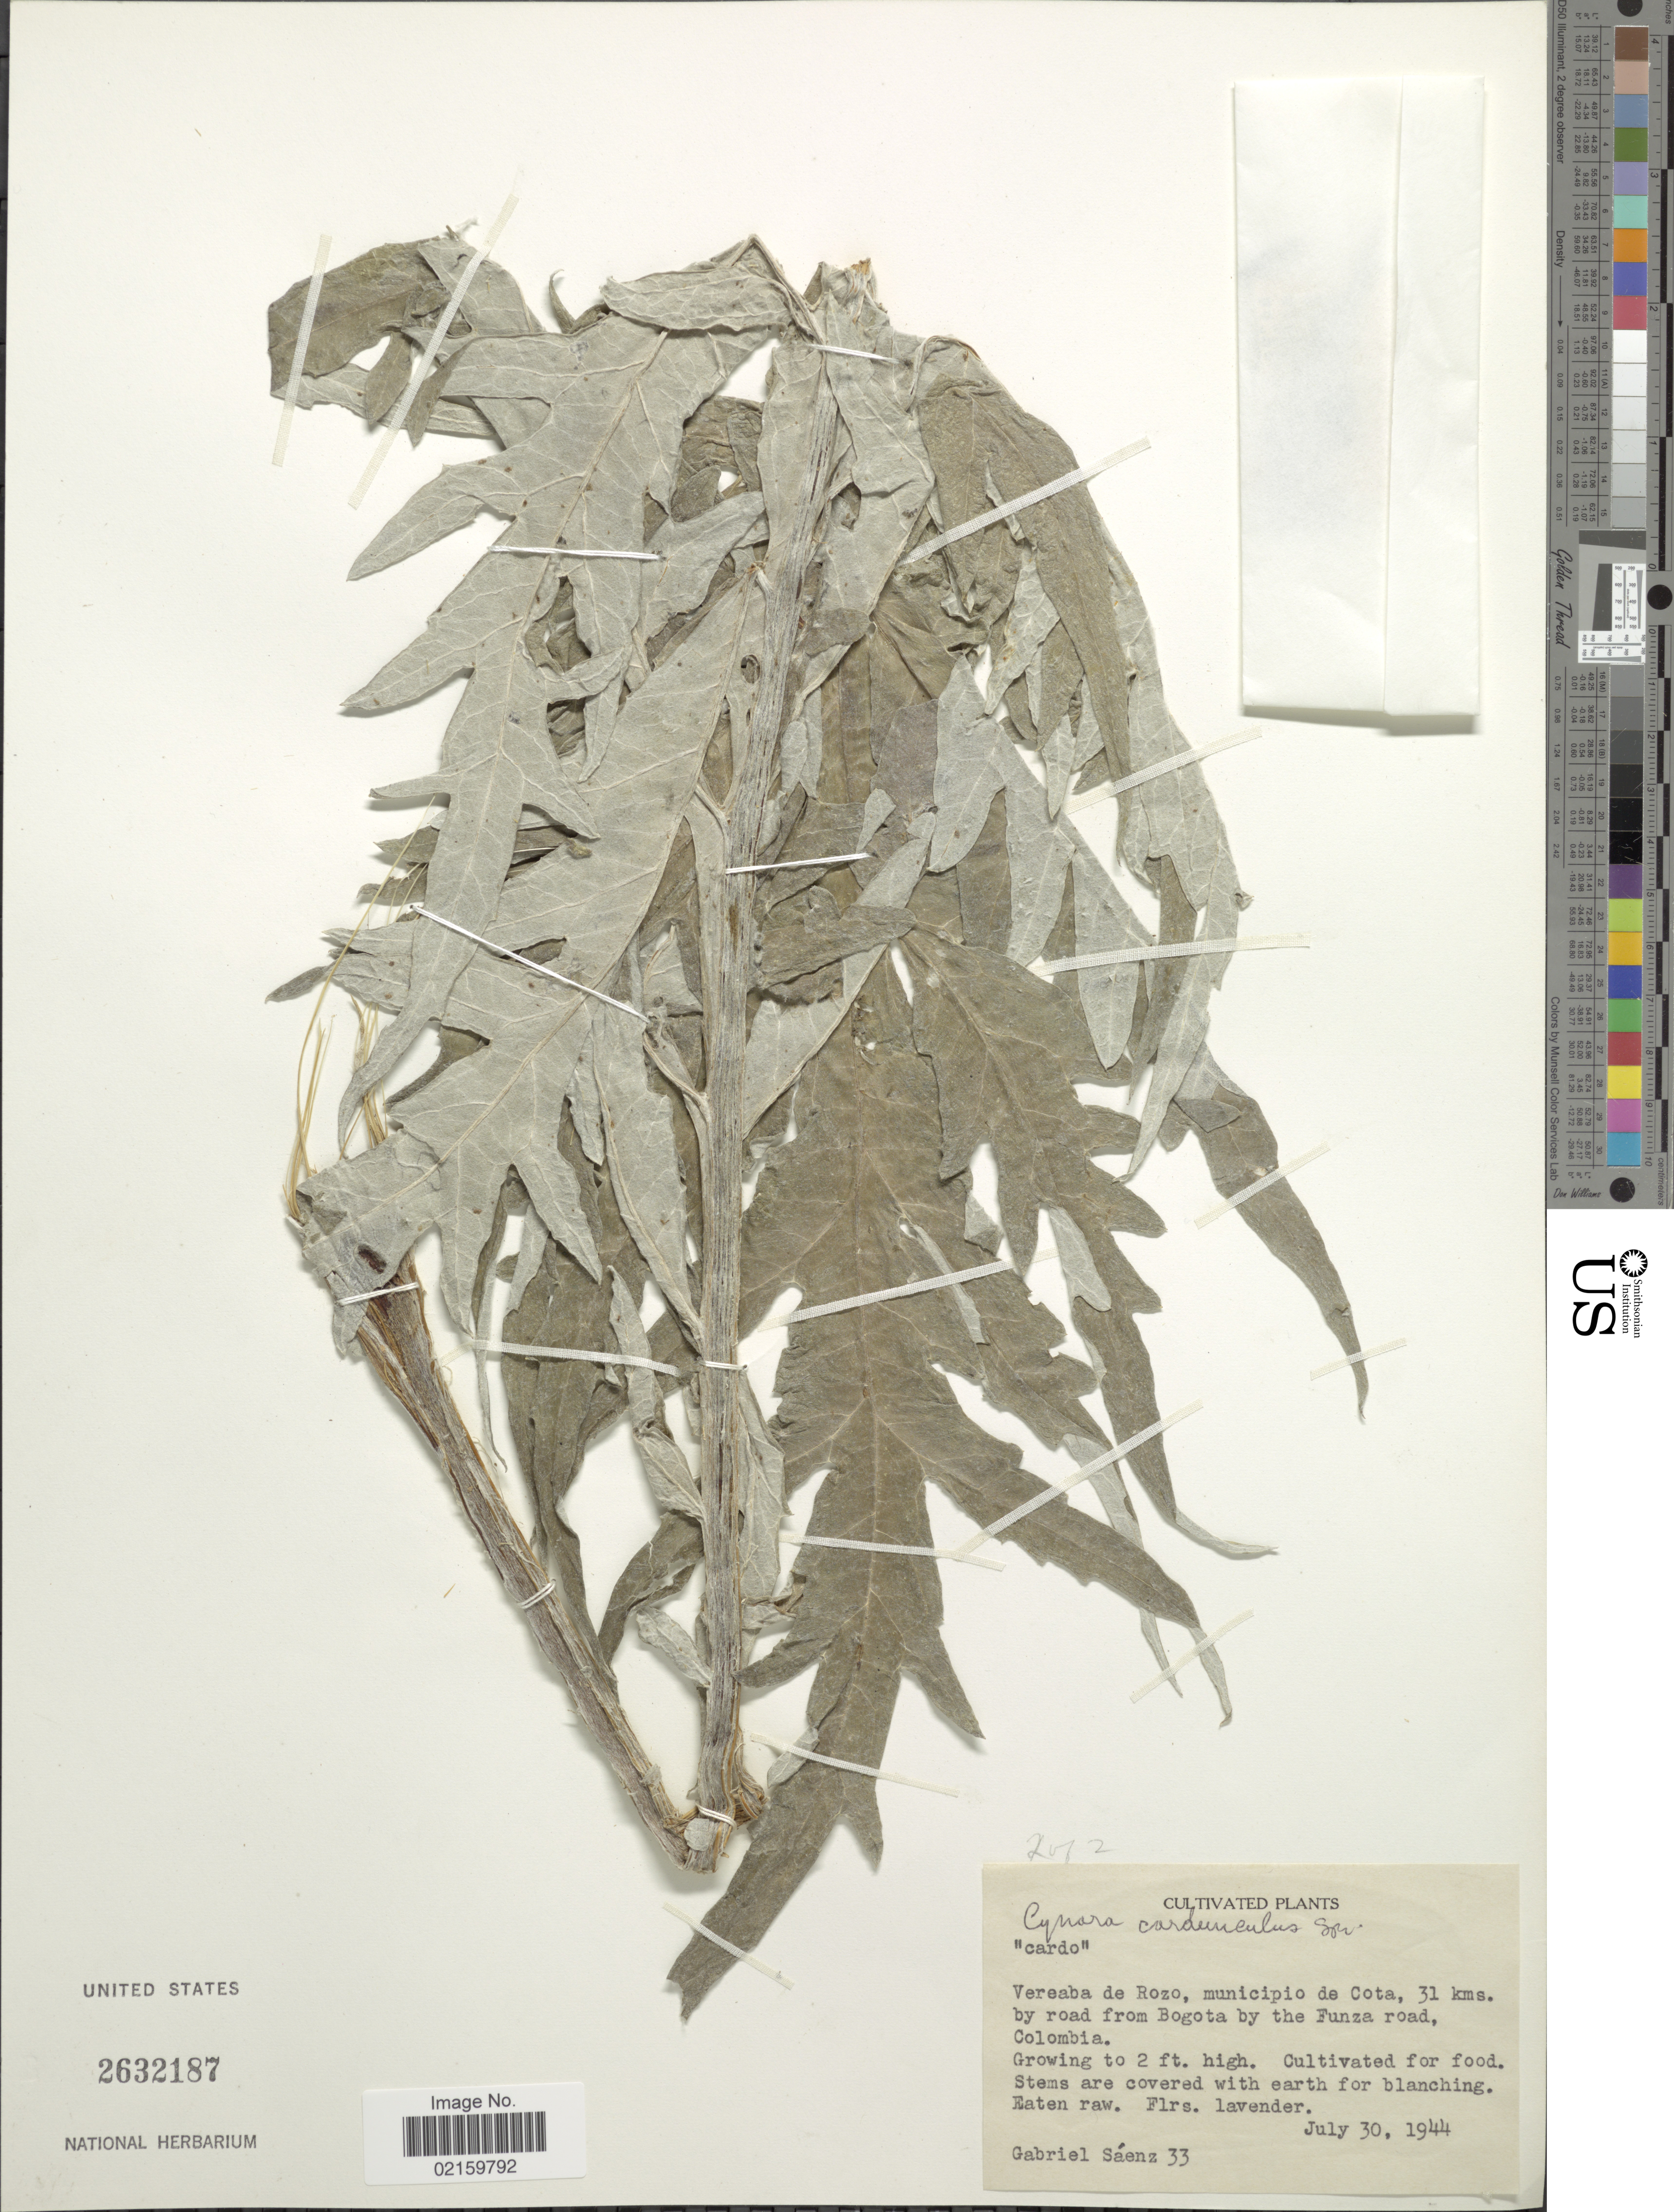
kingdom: Plantae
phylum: Tracheophyta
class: Magnoliopsida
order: Asterales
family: Asteraceae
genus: Cynara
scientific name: Cynara cardunculus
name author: L.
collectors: G. Saenz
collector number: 33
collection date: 1944-07-30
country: Colombia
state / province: Bogota D.C.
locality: Verreaba de Rozo, municipio de Cota, 31 kms. by road from Bogota by the Funza road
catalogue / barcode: US 2632187